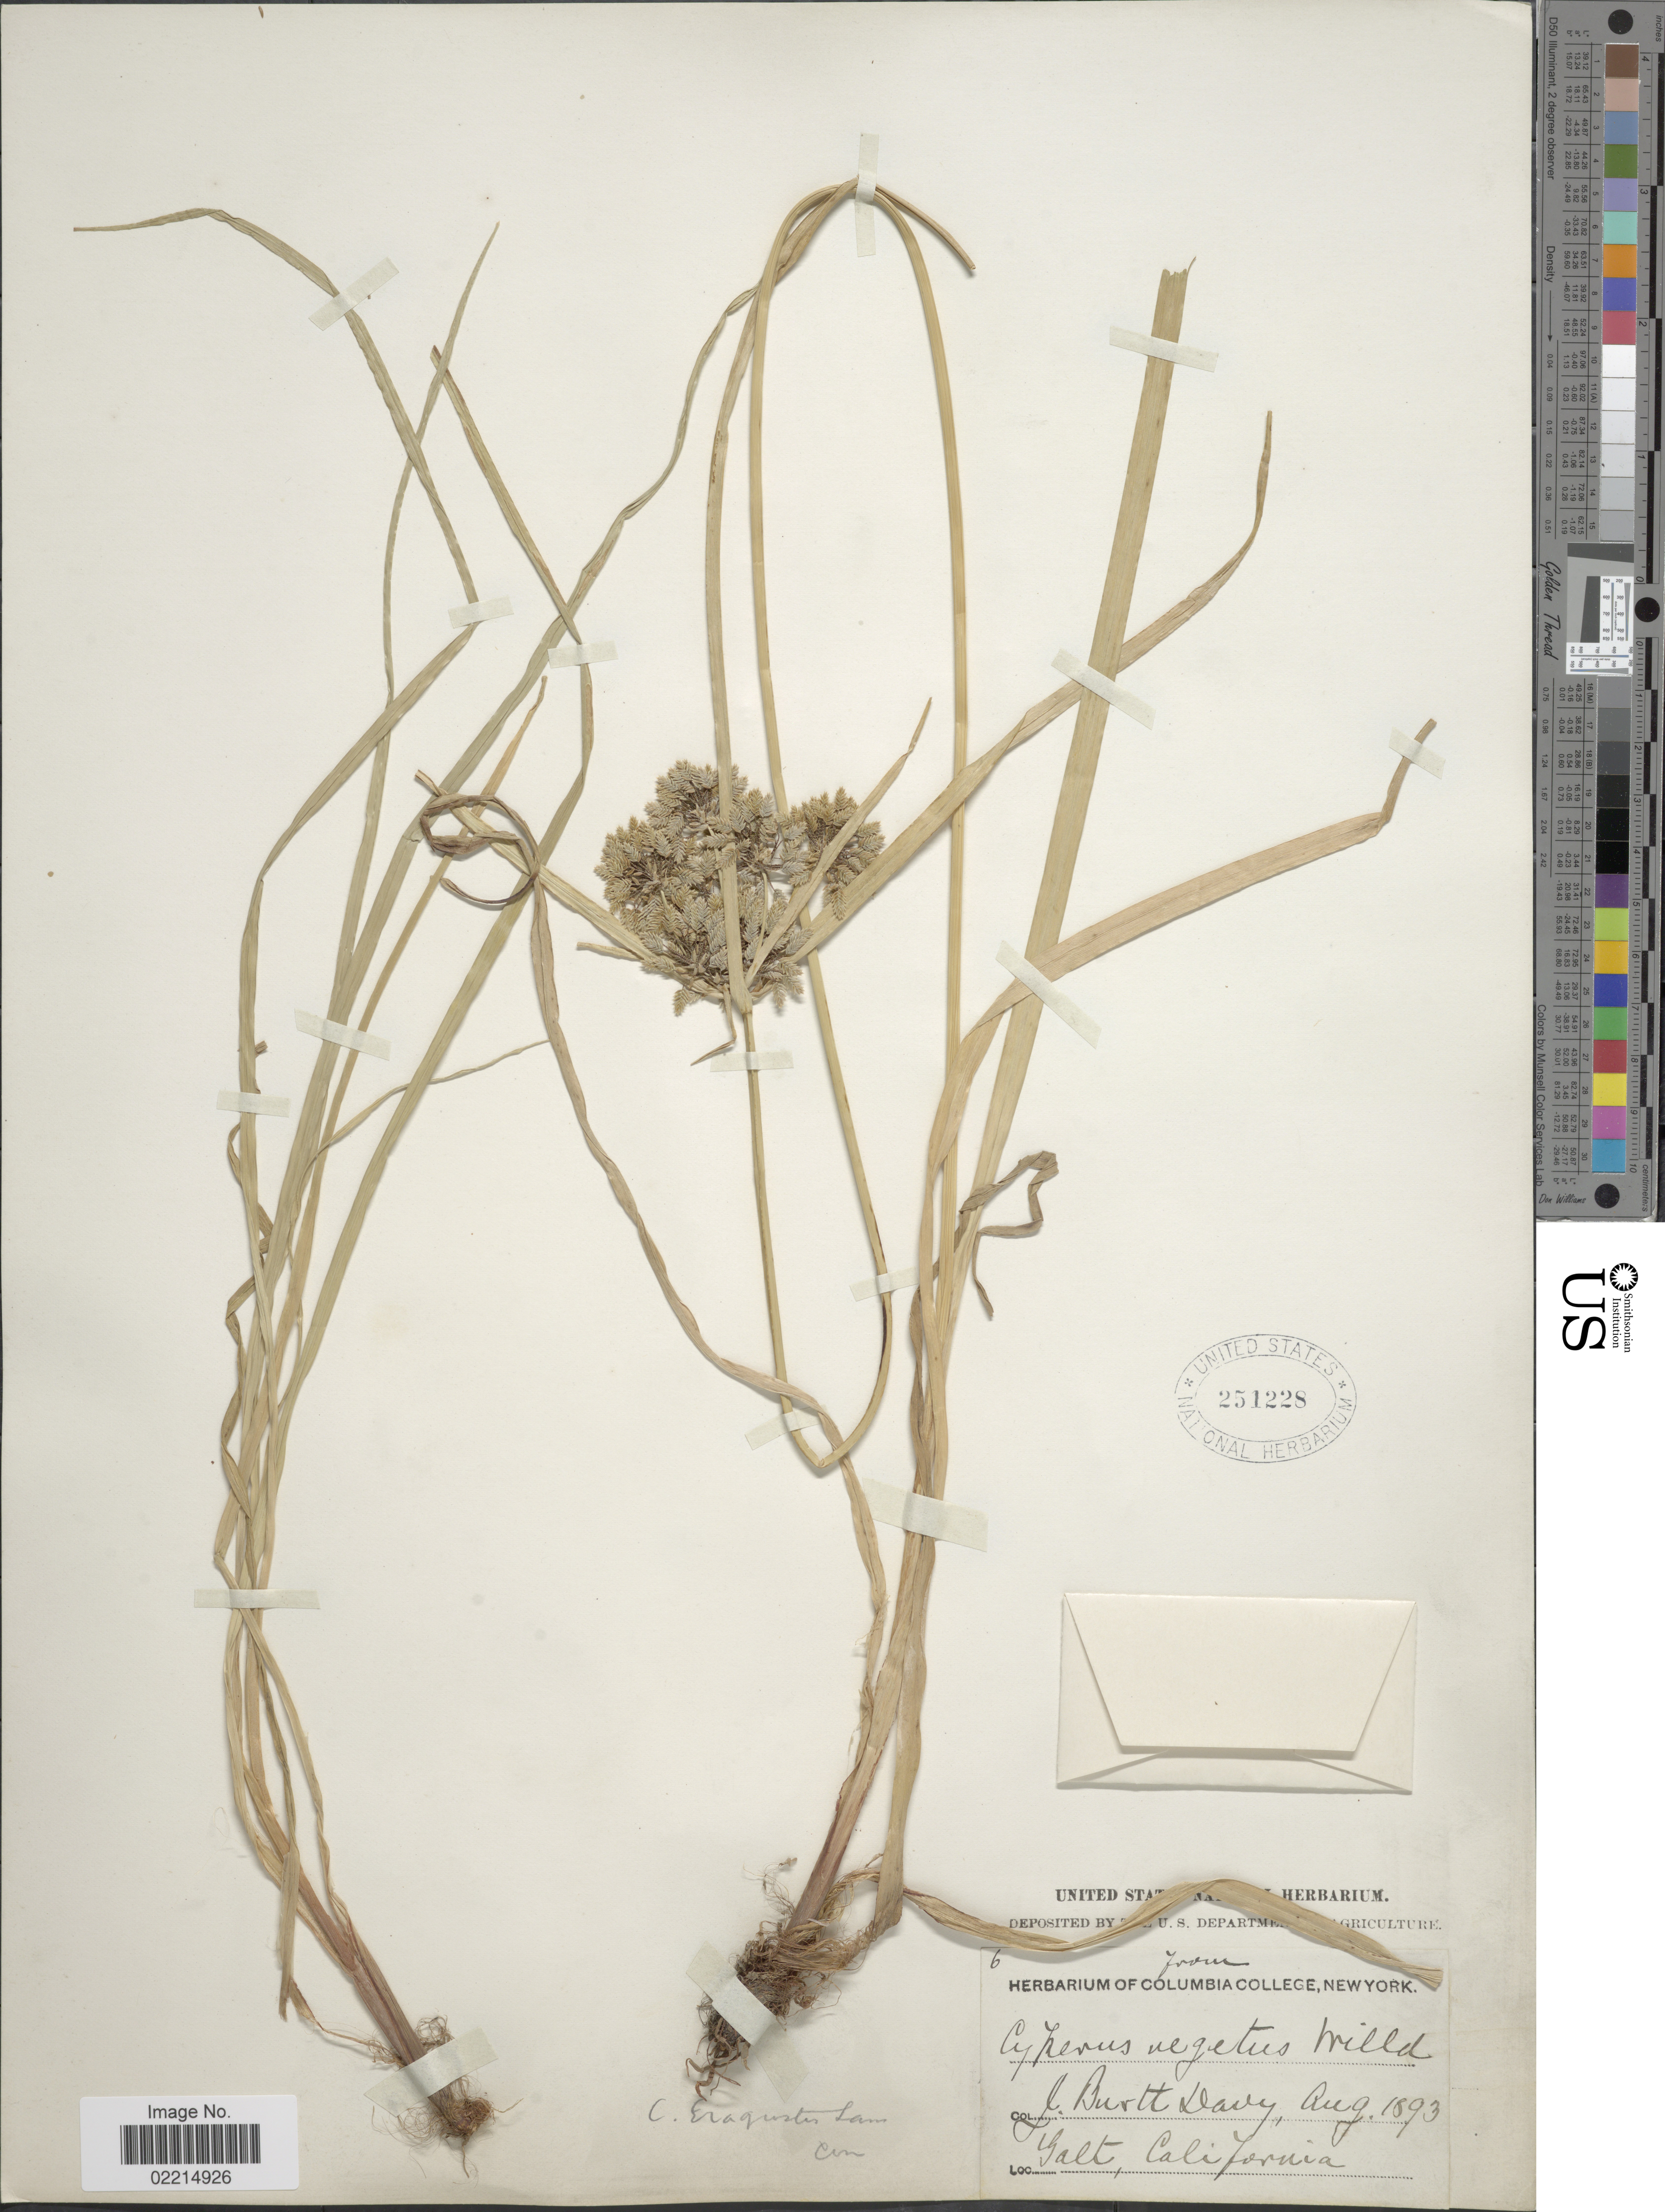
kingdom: Plantae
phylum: Tracheophyta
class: Liliopsida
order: Poales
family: Cyperaceae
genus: Cyperus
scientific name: Cyperus eragrostis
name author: Lam.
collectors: J. Burtt Davy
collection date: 1893-08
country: United States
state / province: California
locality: Galt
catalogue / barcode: US 251228